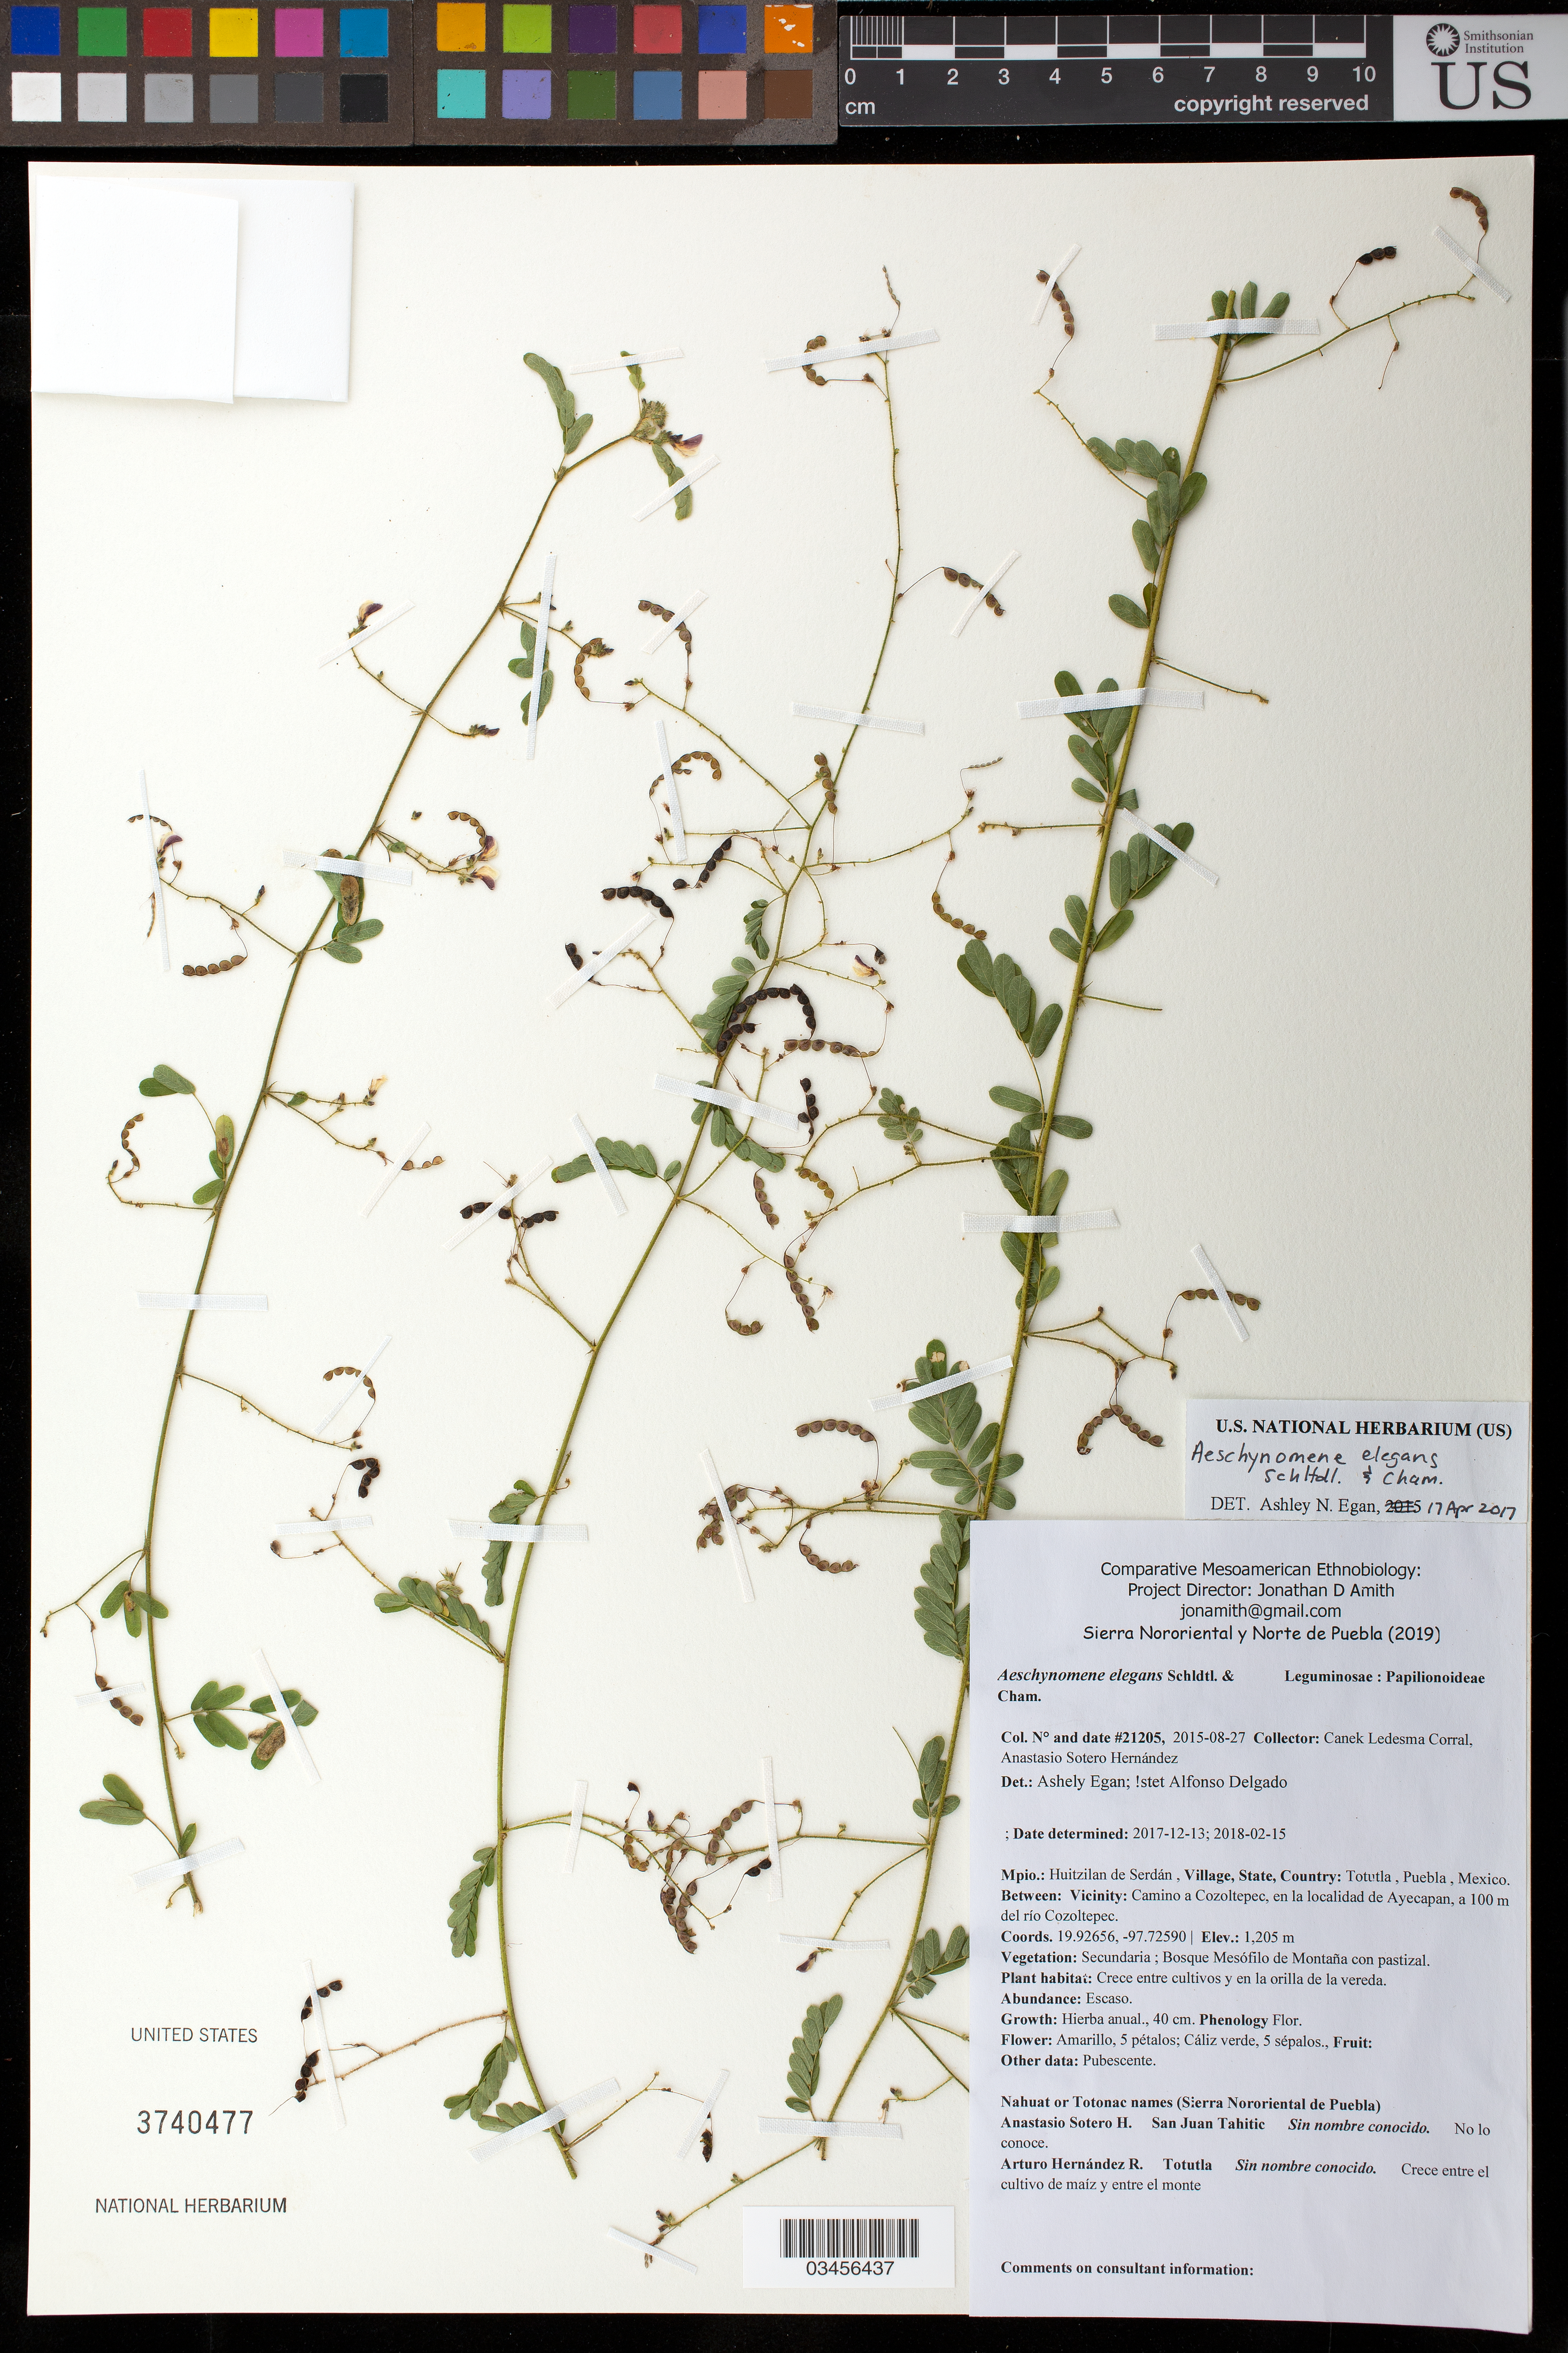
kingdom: Plantae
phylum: Tracheophyta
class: Magnoliopsida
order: Fabales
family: Fabaceae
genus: Aeschynomene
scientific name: Aeschynomene elegans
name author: Cham. ex Schltdl.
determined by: Delgado S., A. O.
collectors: Canek Ledesma C. & A. Sotero H.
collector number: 21205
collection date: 2015-08-27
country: México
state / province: Puebla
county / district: Huitzilan de Serdán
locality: PUEBLO: Totutla; LOCALIDAD EXACTA: Camino a Cozoltepec, en la localidad de Ayecapan, a 100 m del río Cozoltepec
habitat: Bosque mesófilo de montaña con pastizal | Crece entre cultivos y en la orilla de la vereda.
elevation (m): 1205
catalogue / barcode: US 3740477